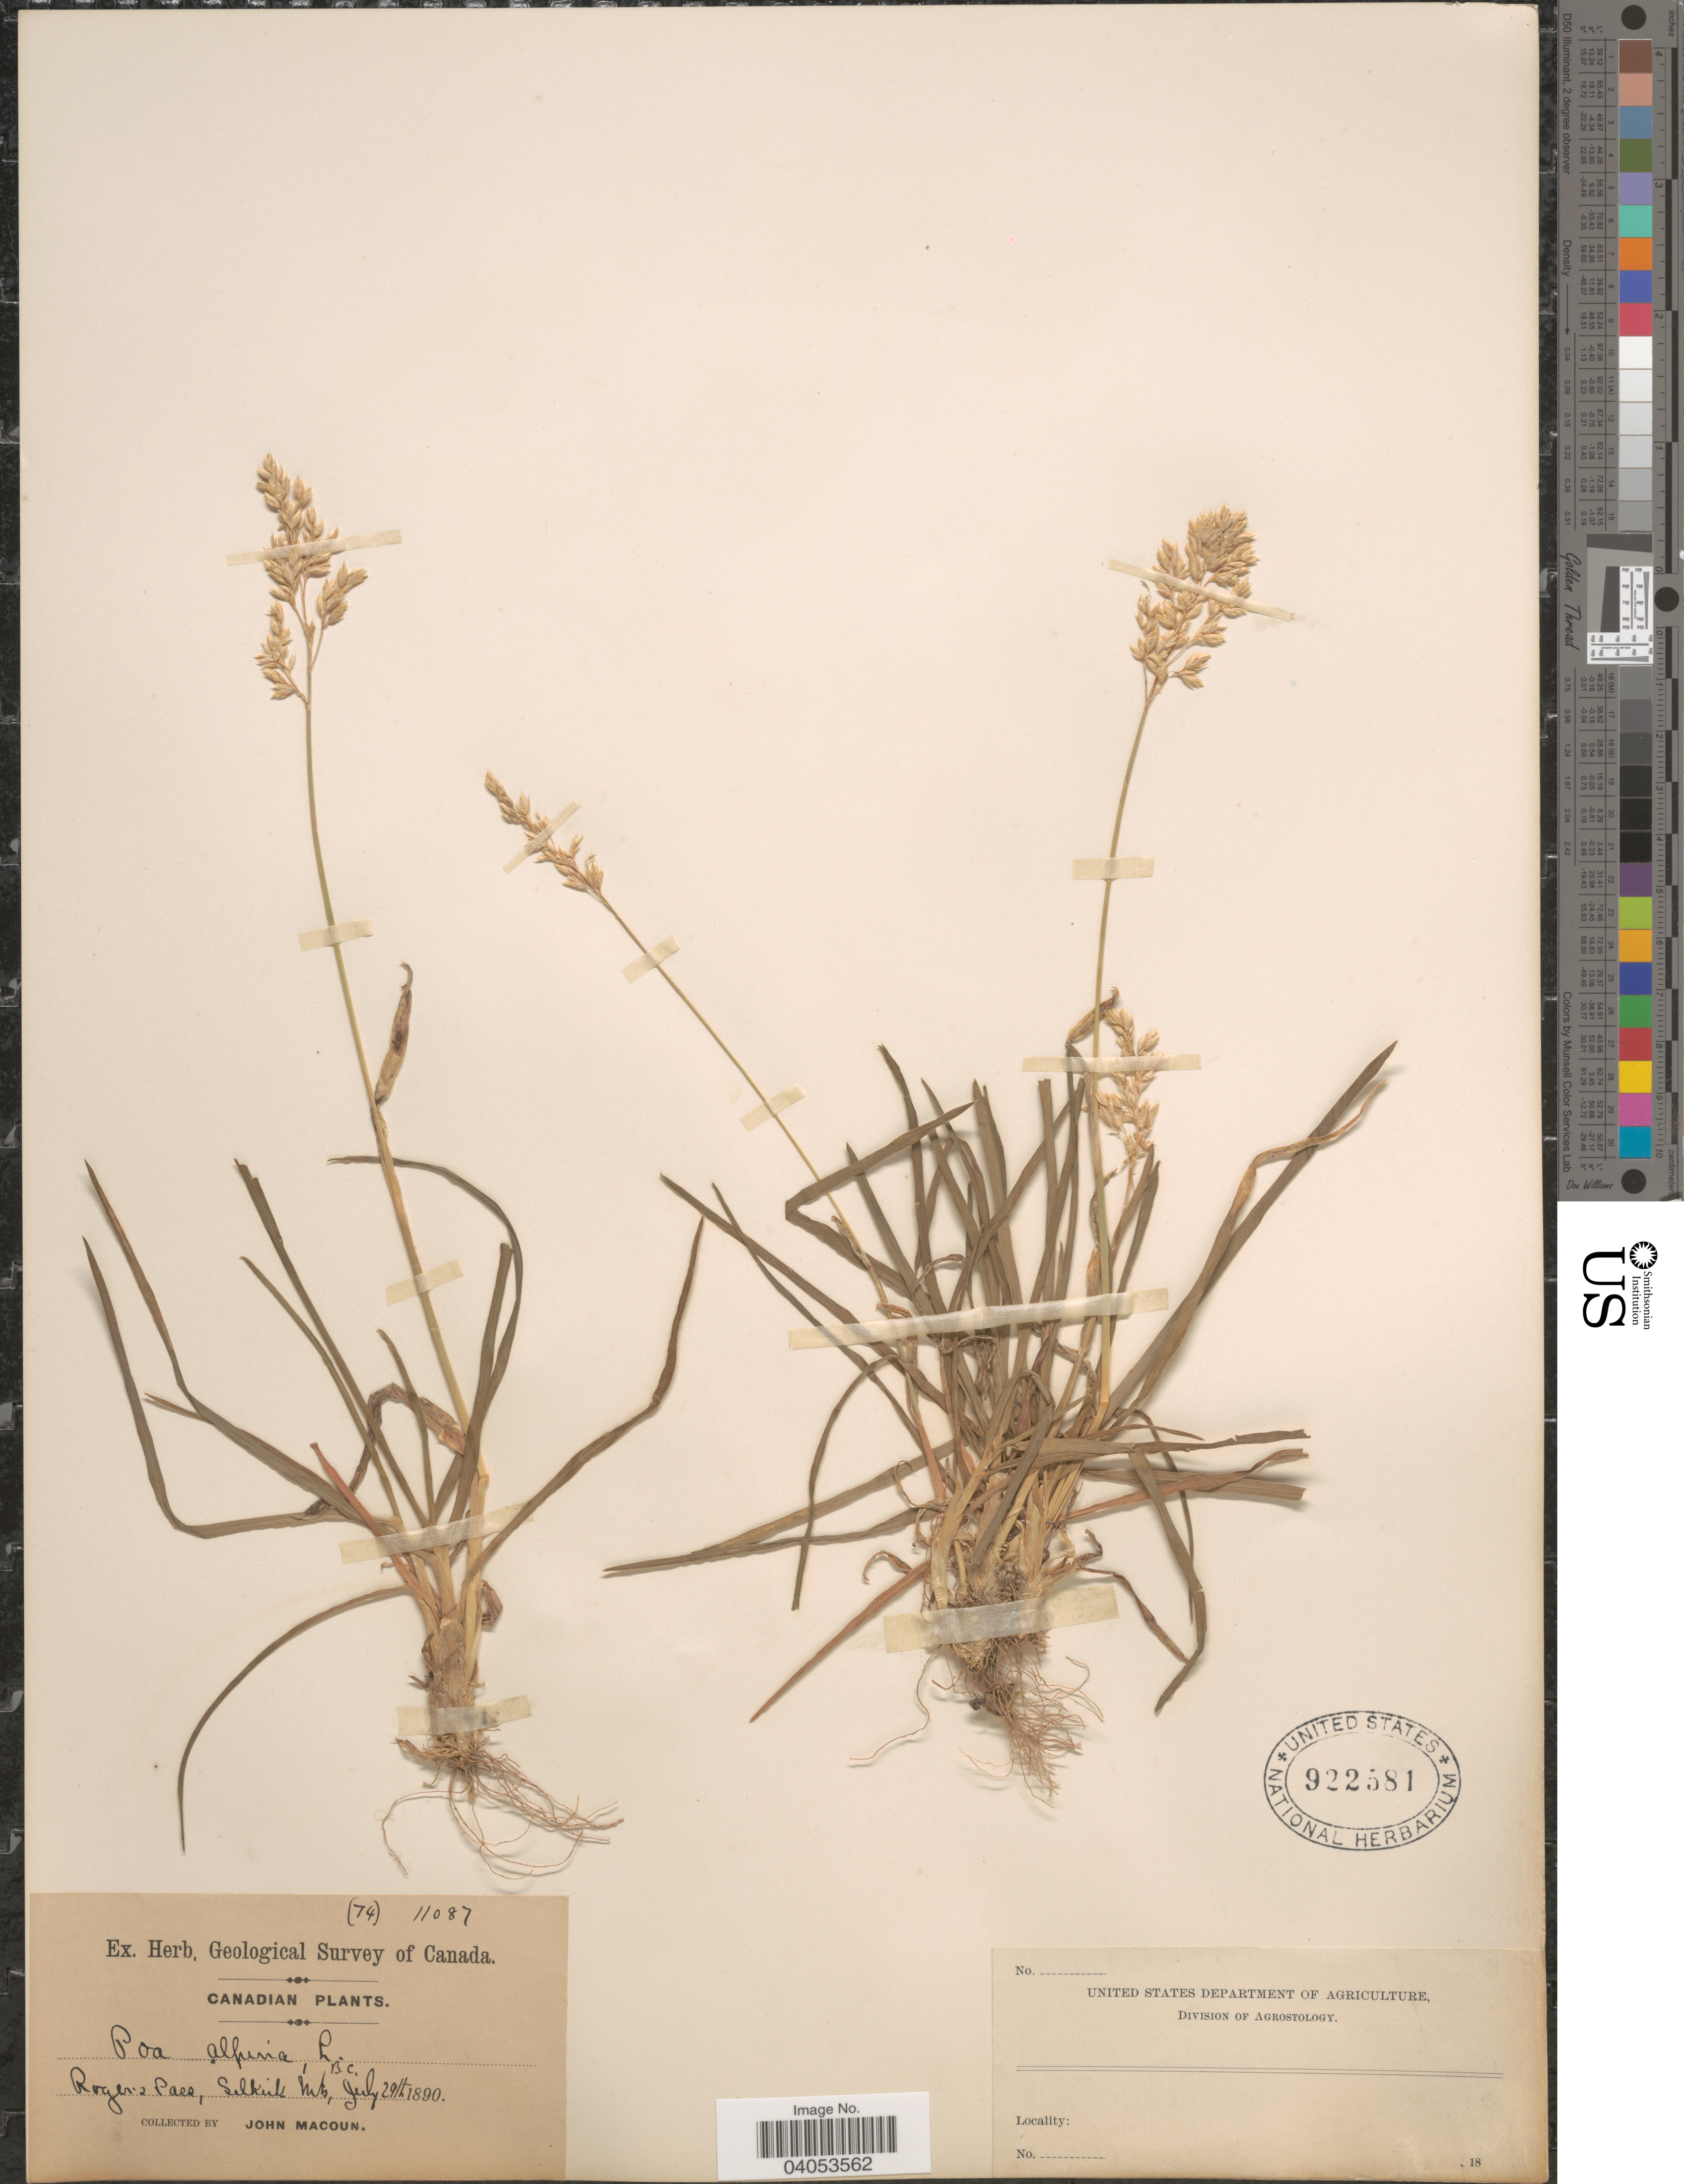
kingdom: Plantae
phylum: Tracheophyta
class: Liliopsida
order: Poales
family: Poaceae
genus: Poa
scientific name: Poa alpina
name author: L.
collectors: J. Macoun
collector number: (74) 11087 ?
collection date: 1890-07-29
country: Canada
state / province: British Columbia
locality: Rogers Pass, Selkirk Mts.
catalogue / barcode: US 922581